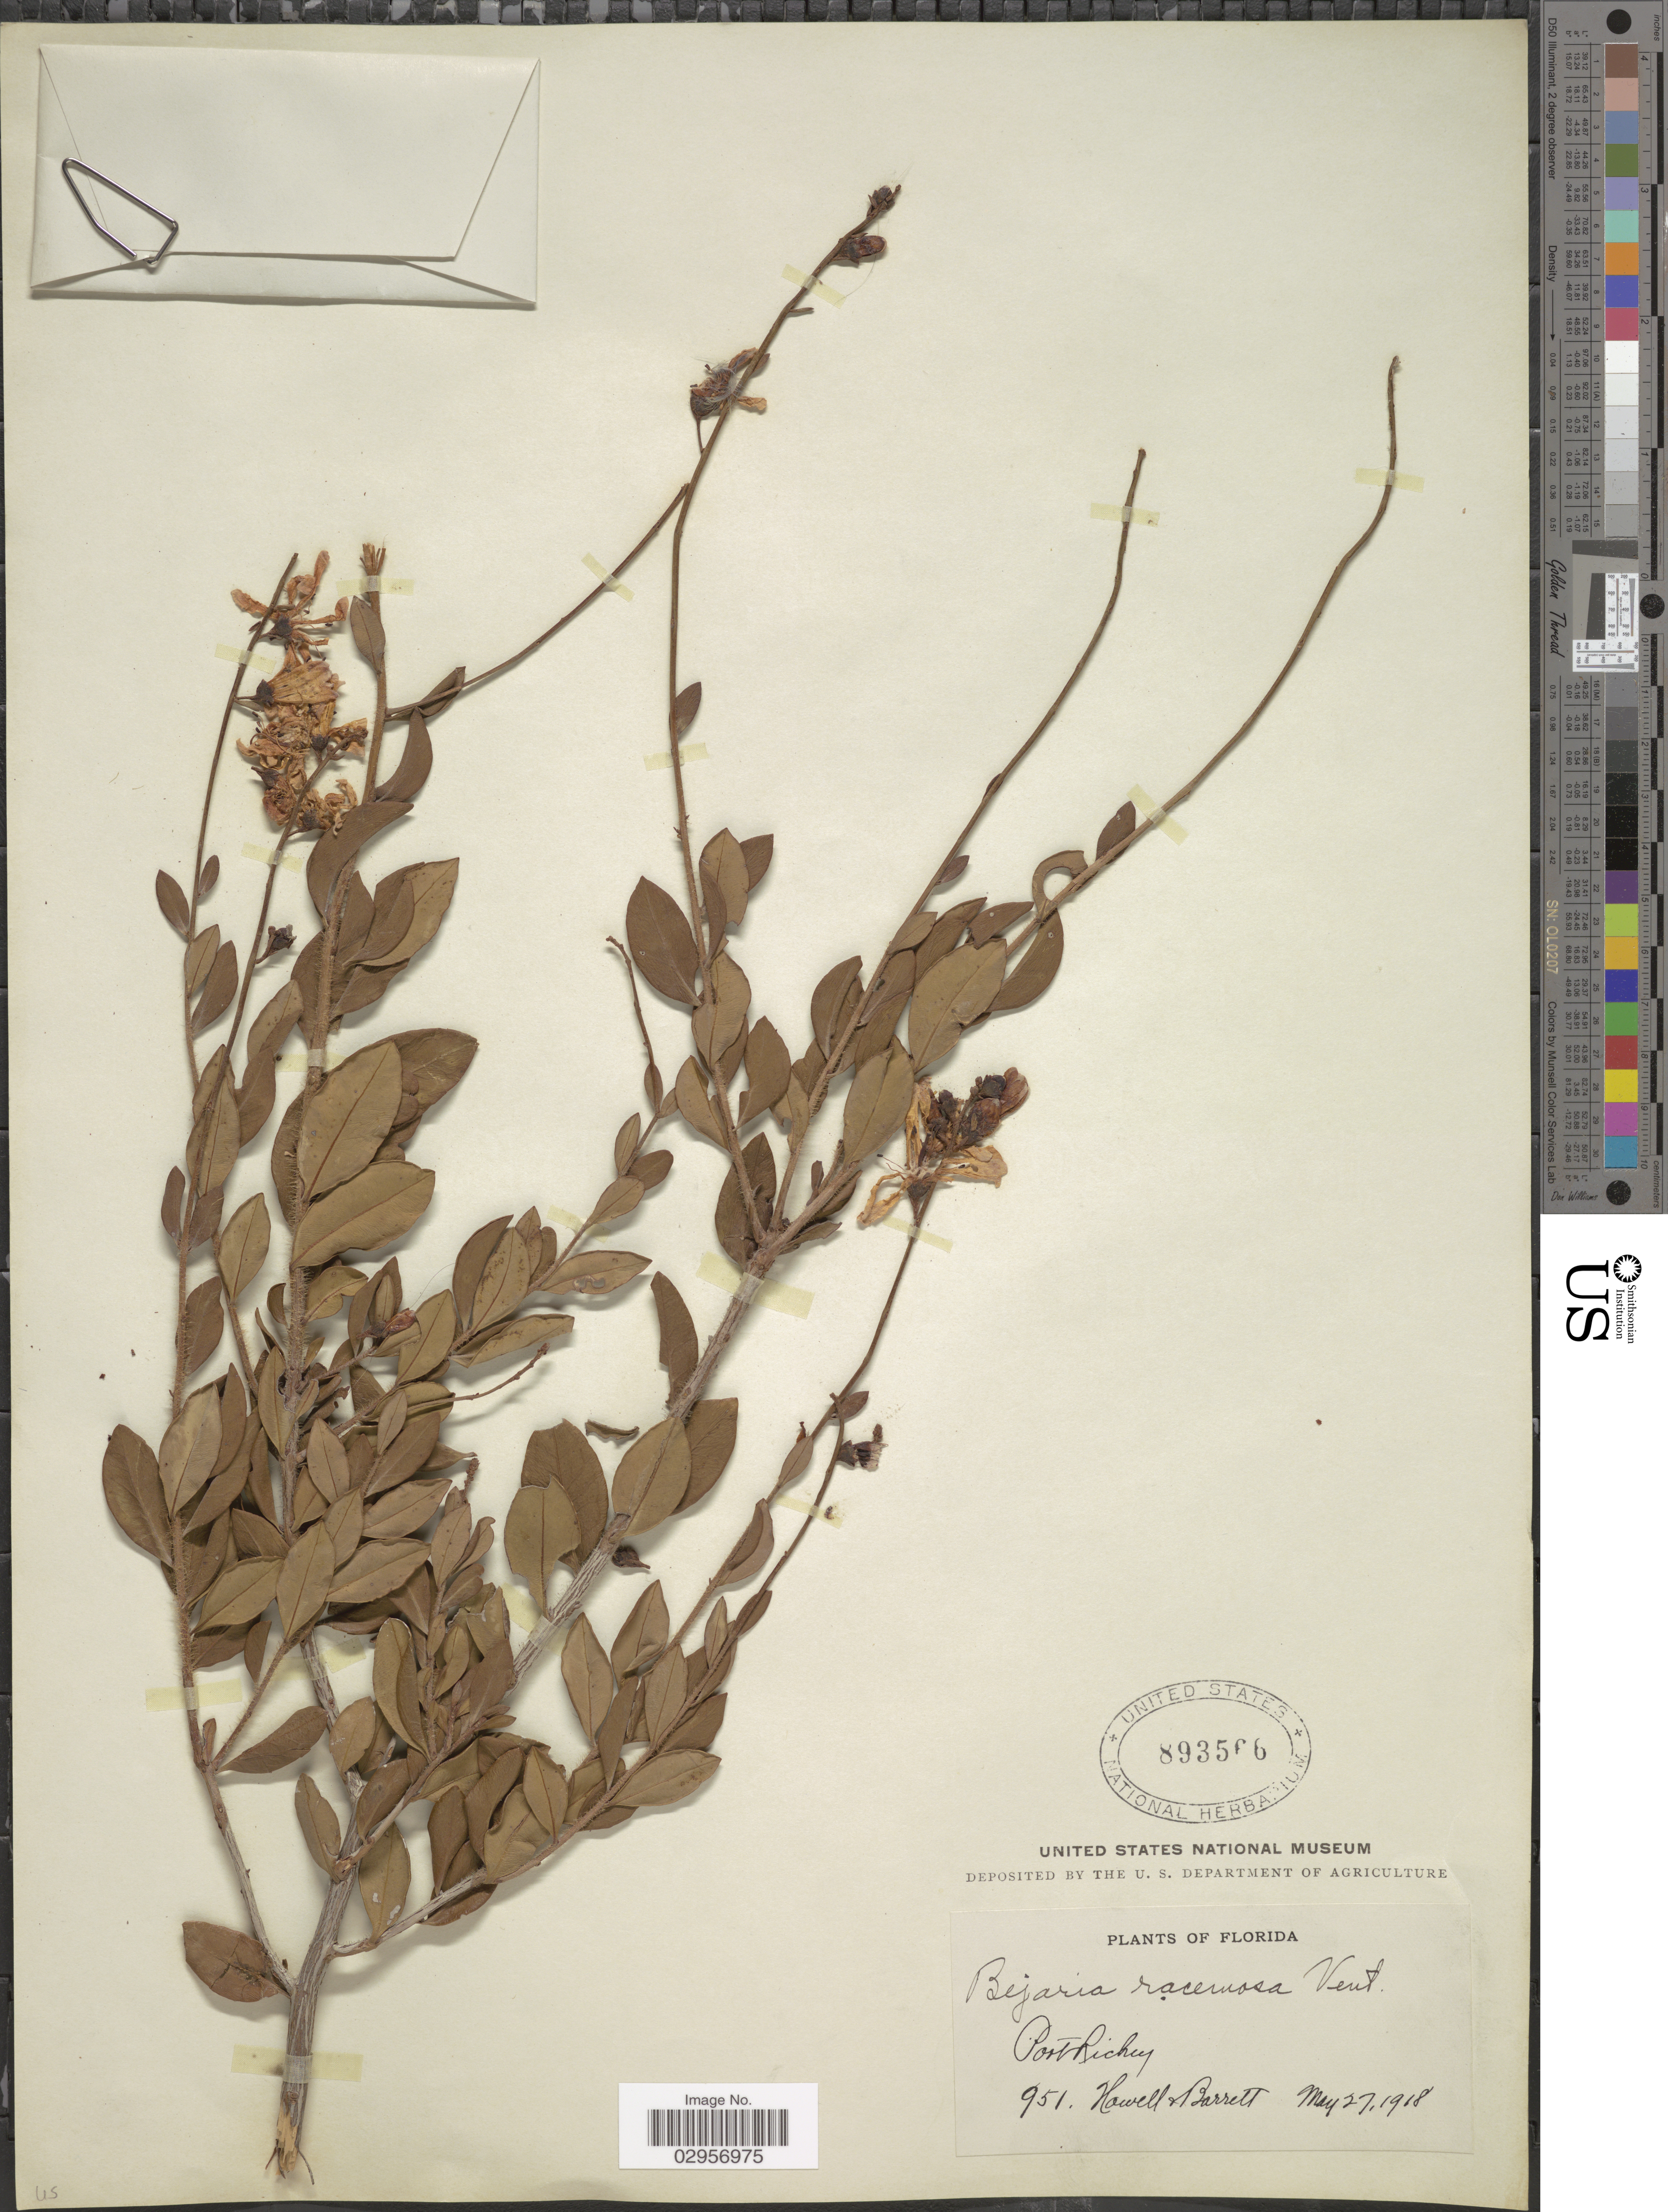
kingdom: Plantae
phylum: Tracheophyta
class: Magnoliopsida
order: Ericales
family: Ericaceae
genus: Bejaria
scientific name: Bejaria racemosa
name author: Vent.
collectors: -. Howell & -. Barrett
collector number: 951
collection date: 1918-05-27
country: United States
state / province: Florida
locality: Port Richey.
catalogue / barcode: US 893566